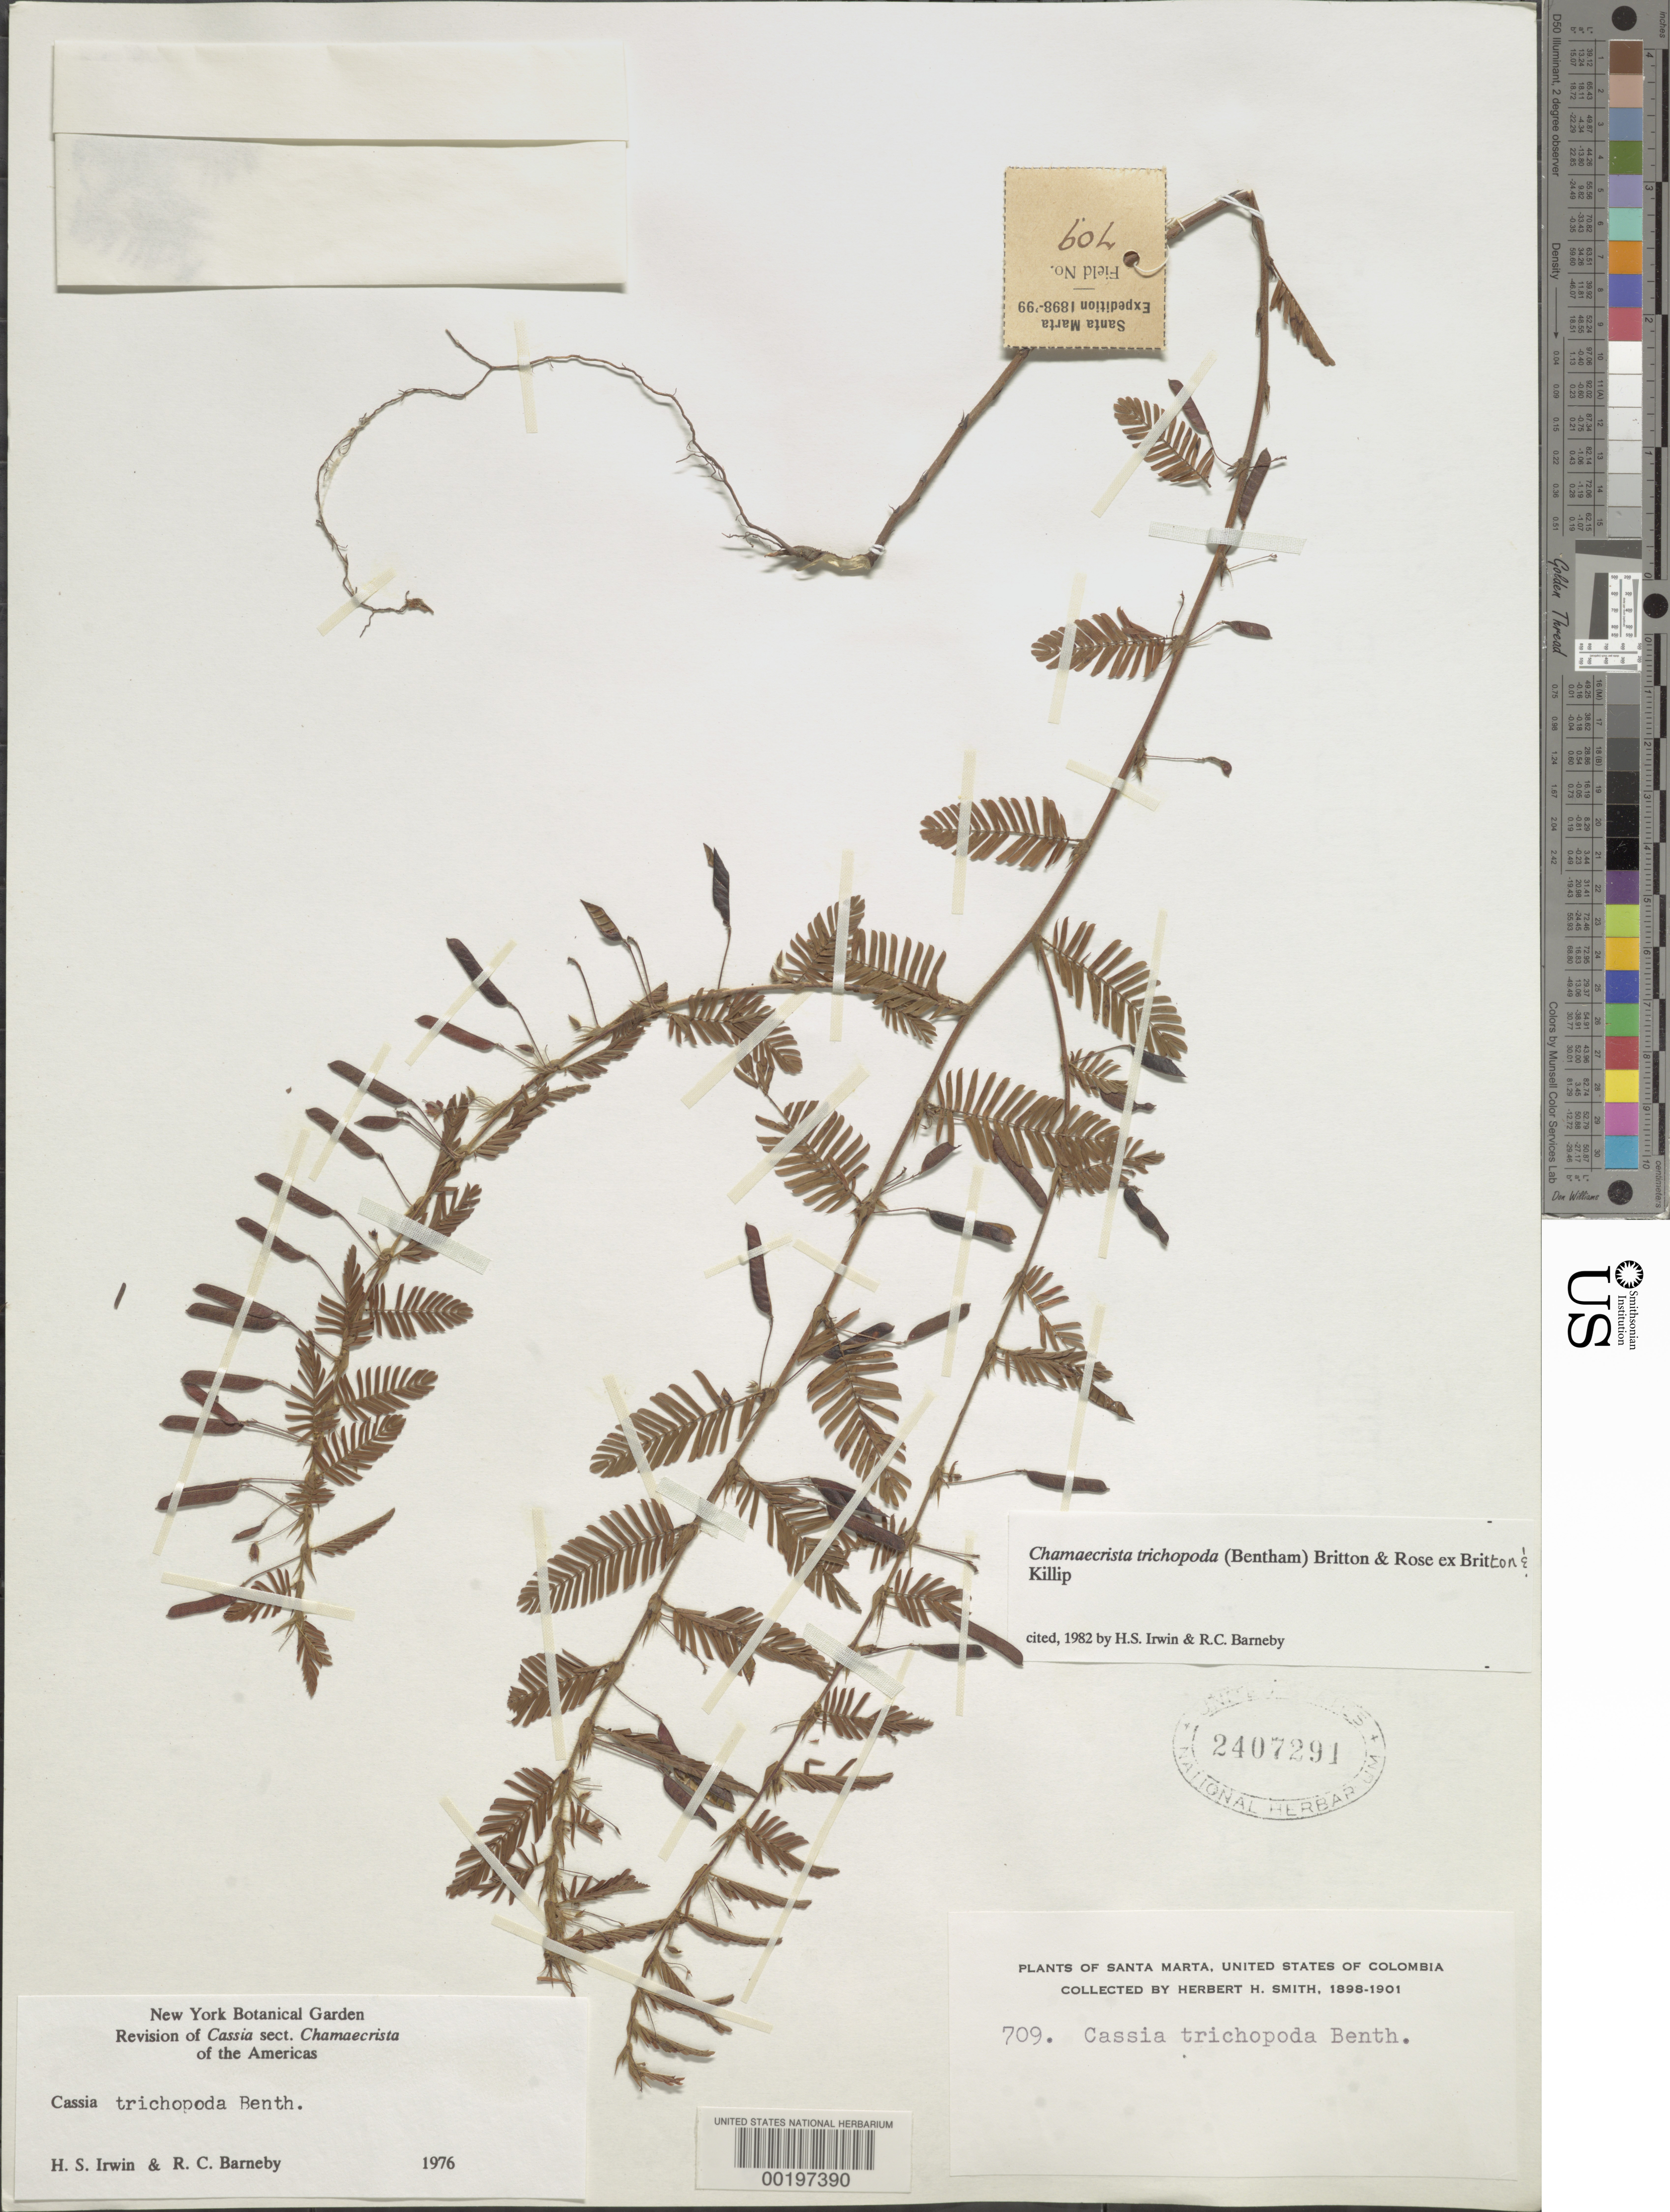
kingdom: Plantae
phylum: Tracheophyta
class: Magnoliopsida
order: Fabales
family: Fabaceae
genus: Chamaecrista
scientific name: Chamaecrista trichopoda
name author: (Benth.) Britton & Rose ex Britton & Killip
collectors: Herbert H. Smith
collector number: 709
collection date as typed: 1898 to -- -- 1901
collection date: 1898/1901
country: Colombia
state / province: Magdalena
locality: Santa Marta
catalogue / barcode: US 2407291